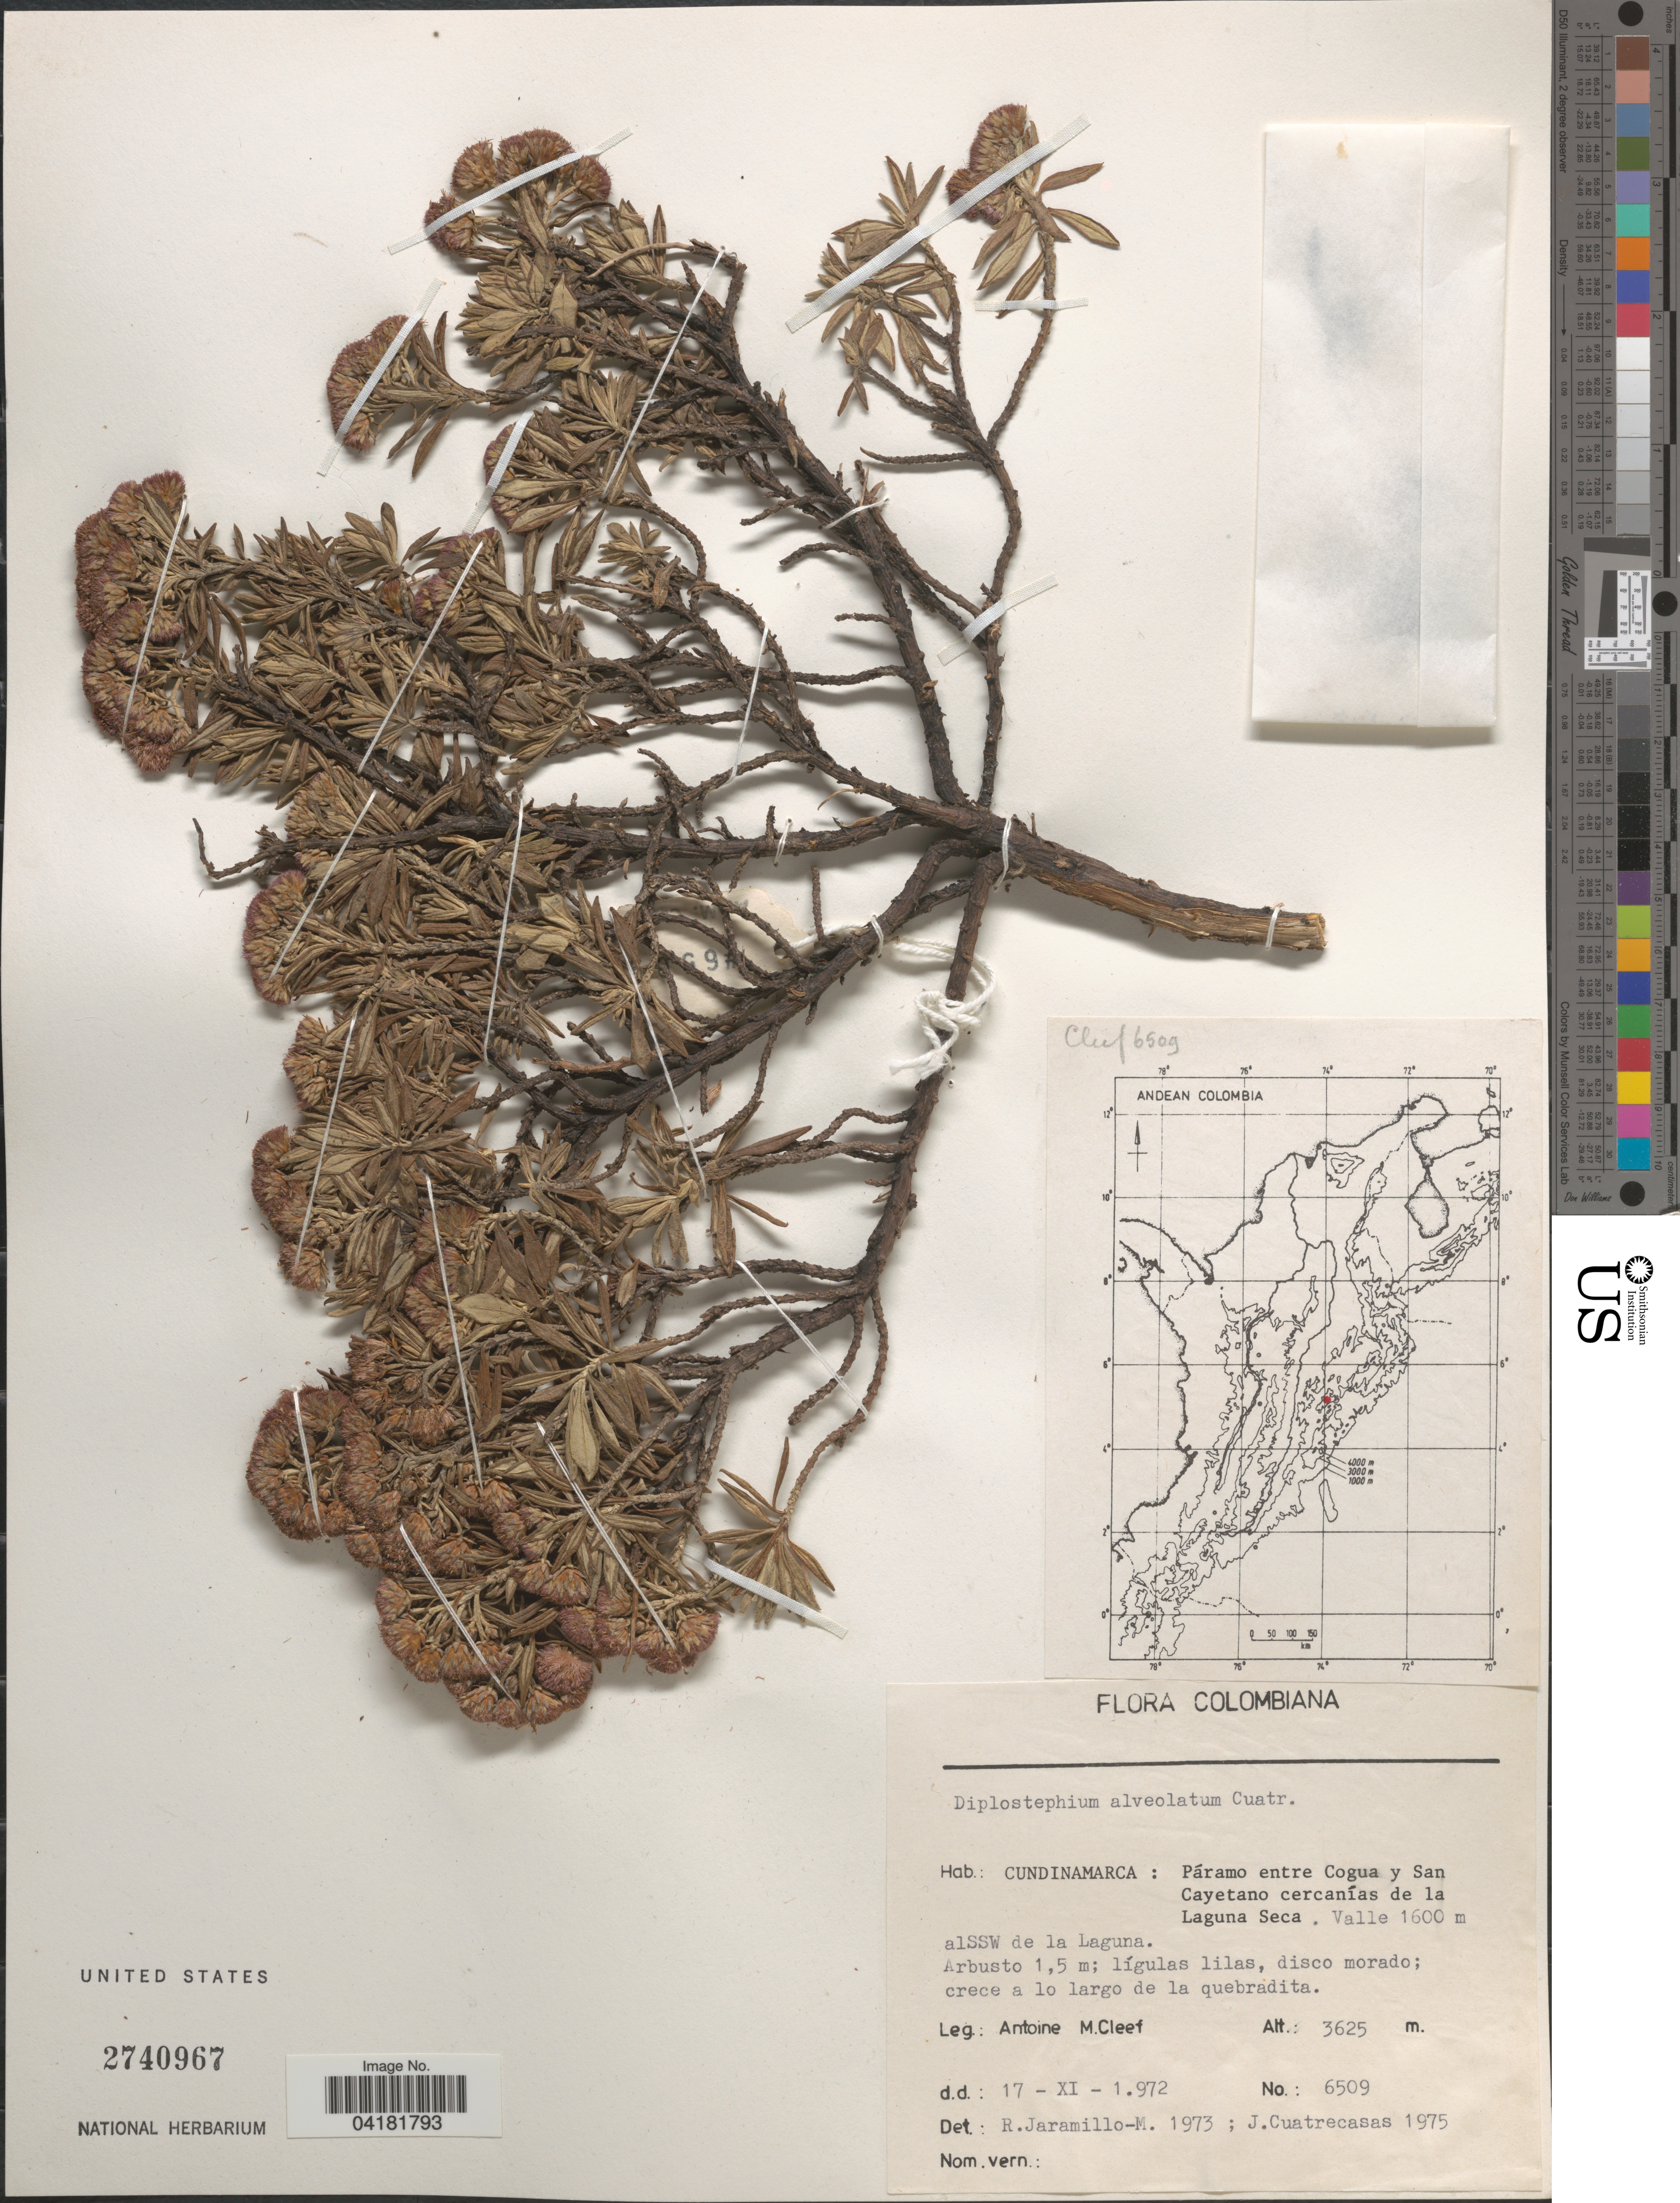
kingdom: Plantae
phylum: Tracheophyta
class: Magnoliopsida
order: Asterales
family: Asteraceae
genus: Linochilus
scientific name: Linochilus alveolatus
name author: (Cuatrec.) Saldivia & O.M. Vargas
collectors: A. M. Cleef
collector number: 6509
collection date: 1972-11-17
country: Colombia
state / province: Cundinamarca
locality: Colombiana. Páramo entre Cogua y San Cayetano cercanías de la Laguna Seca. Valle 1600 m al SSW de la Laguna.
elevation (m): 3625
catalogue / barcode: US 2740967